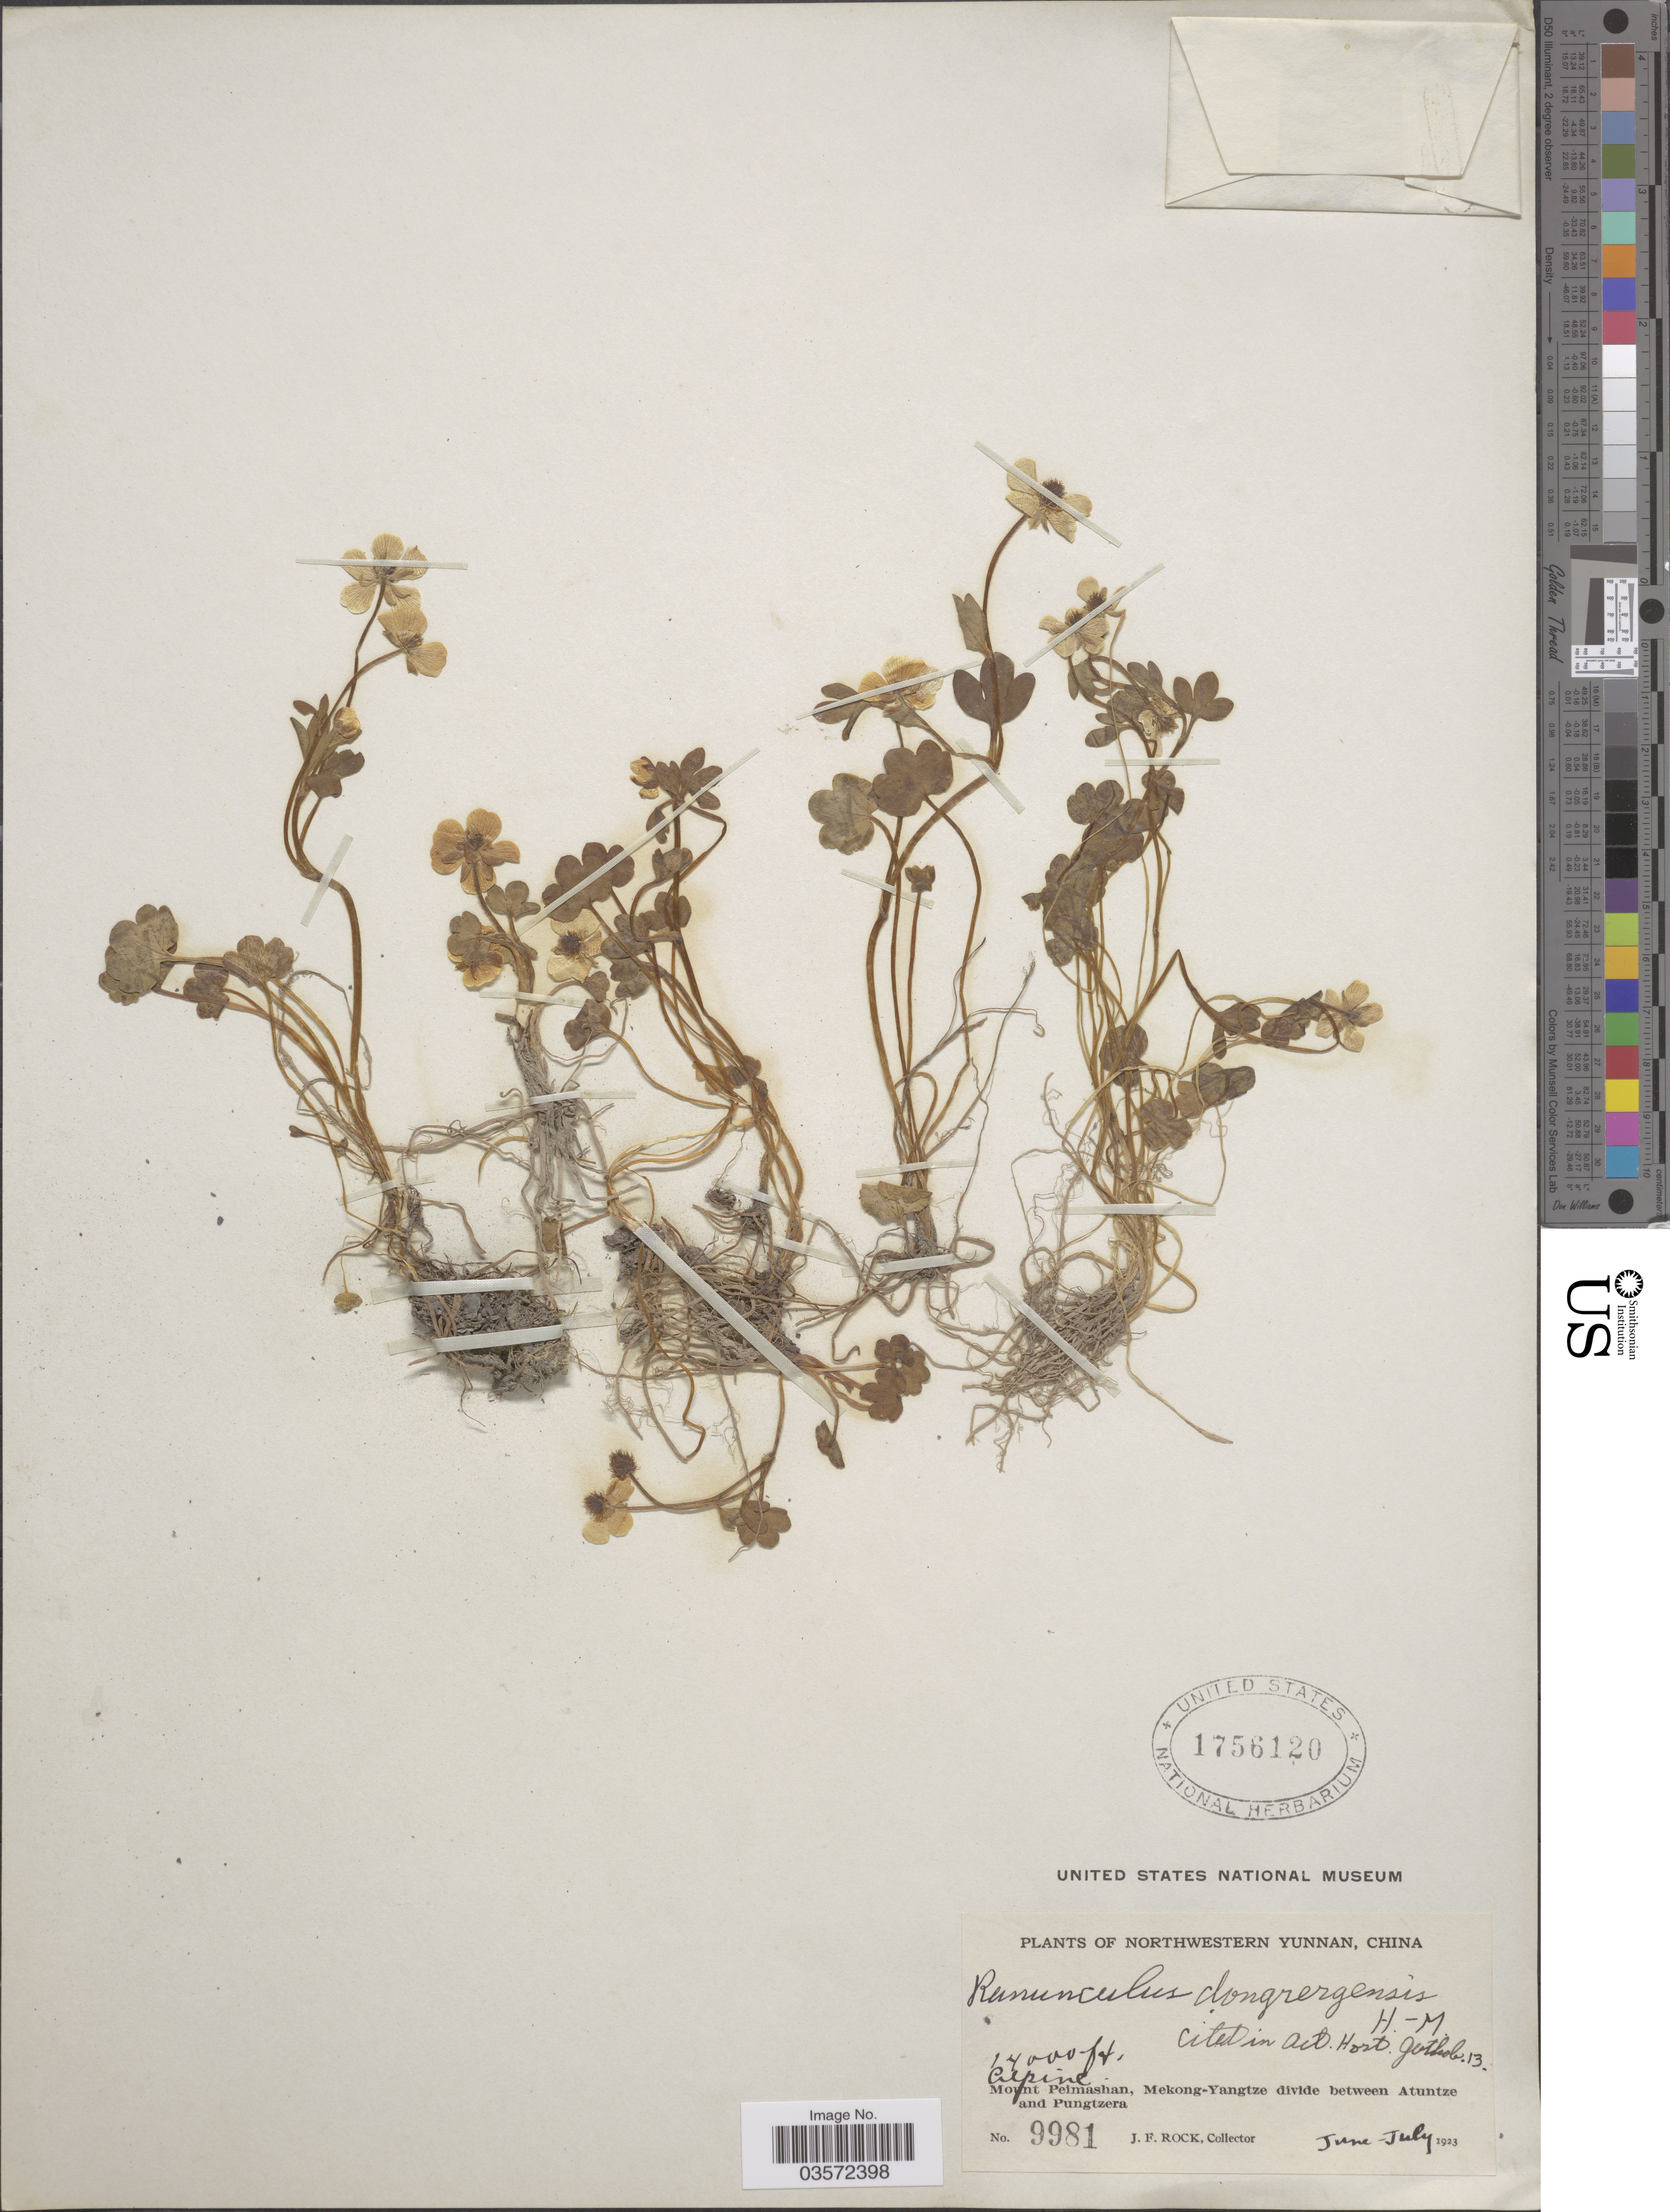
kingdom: Plantae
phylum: Tracheophyta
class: Magnoliopsida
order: Ranunculales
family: Ranunculaceae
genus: Ranunculus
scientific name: Ranunculus dongrergensis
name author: Hand.-Mazz.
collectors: J. Rock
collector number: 9981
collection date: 1923-06/1923-07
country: China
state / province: Yunnan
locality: Northwestern Yunnan. Mount Peimashan, Mekong-Yangtze divide between Atuntze and Pungtzera.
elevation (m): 4267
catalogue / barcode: US 1756120